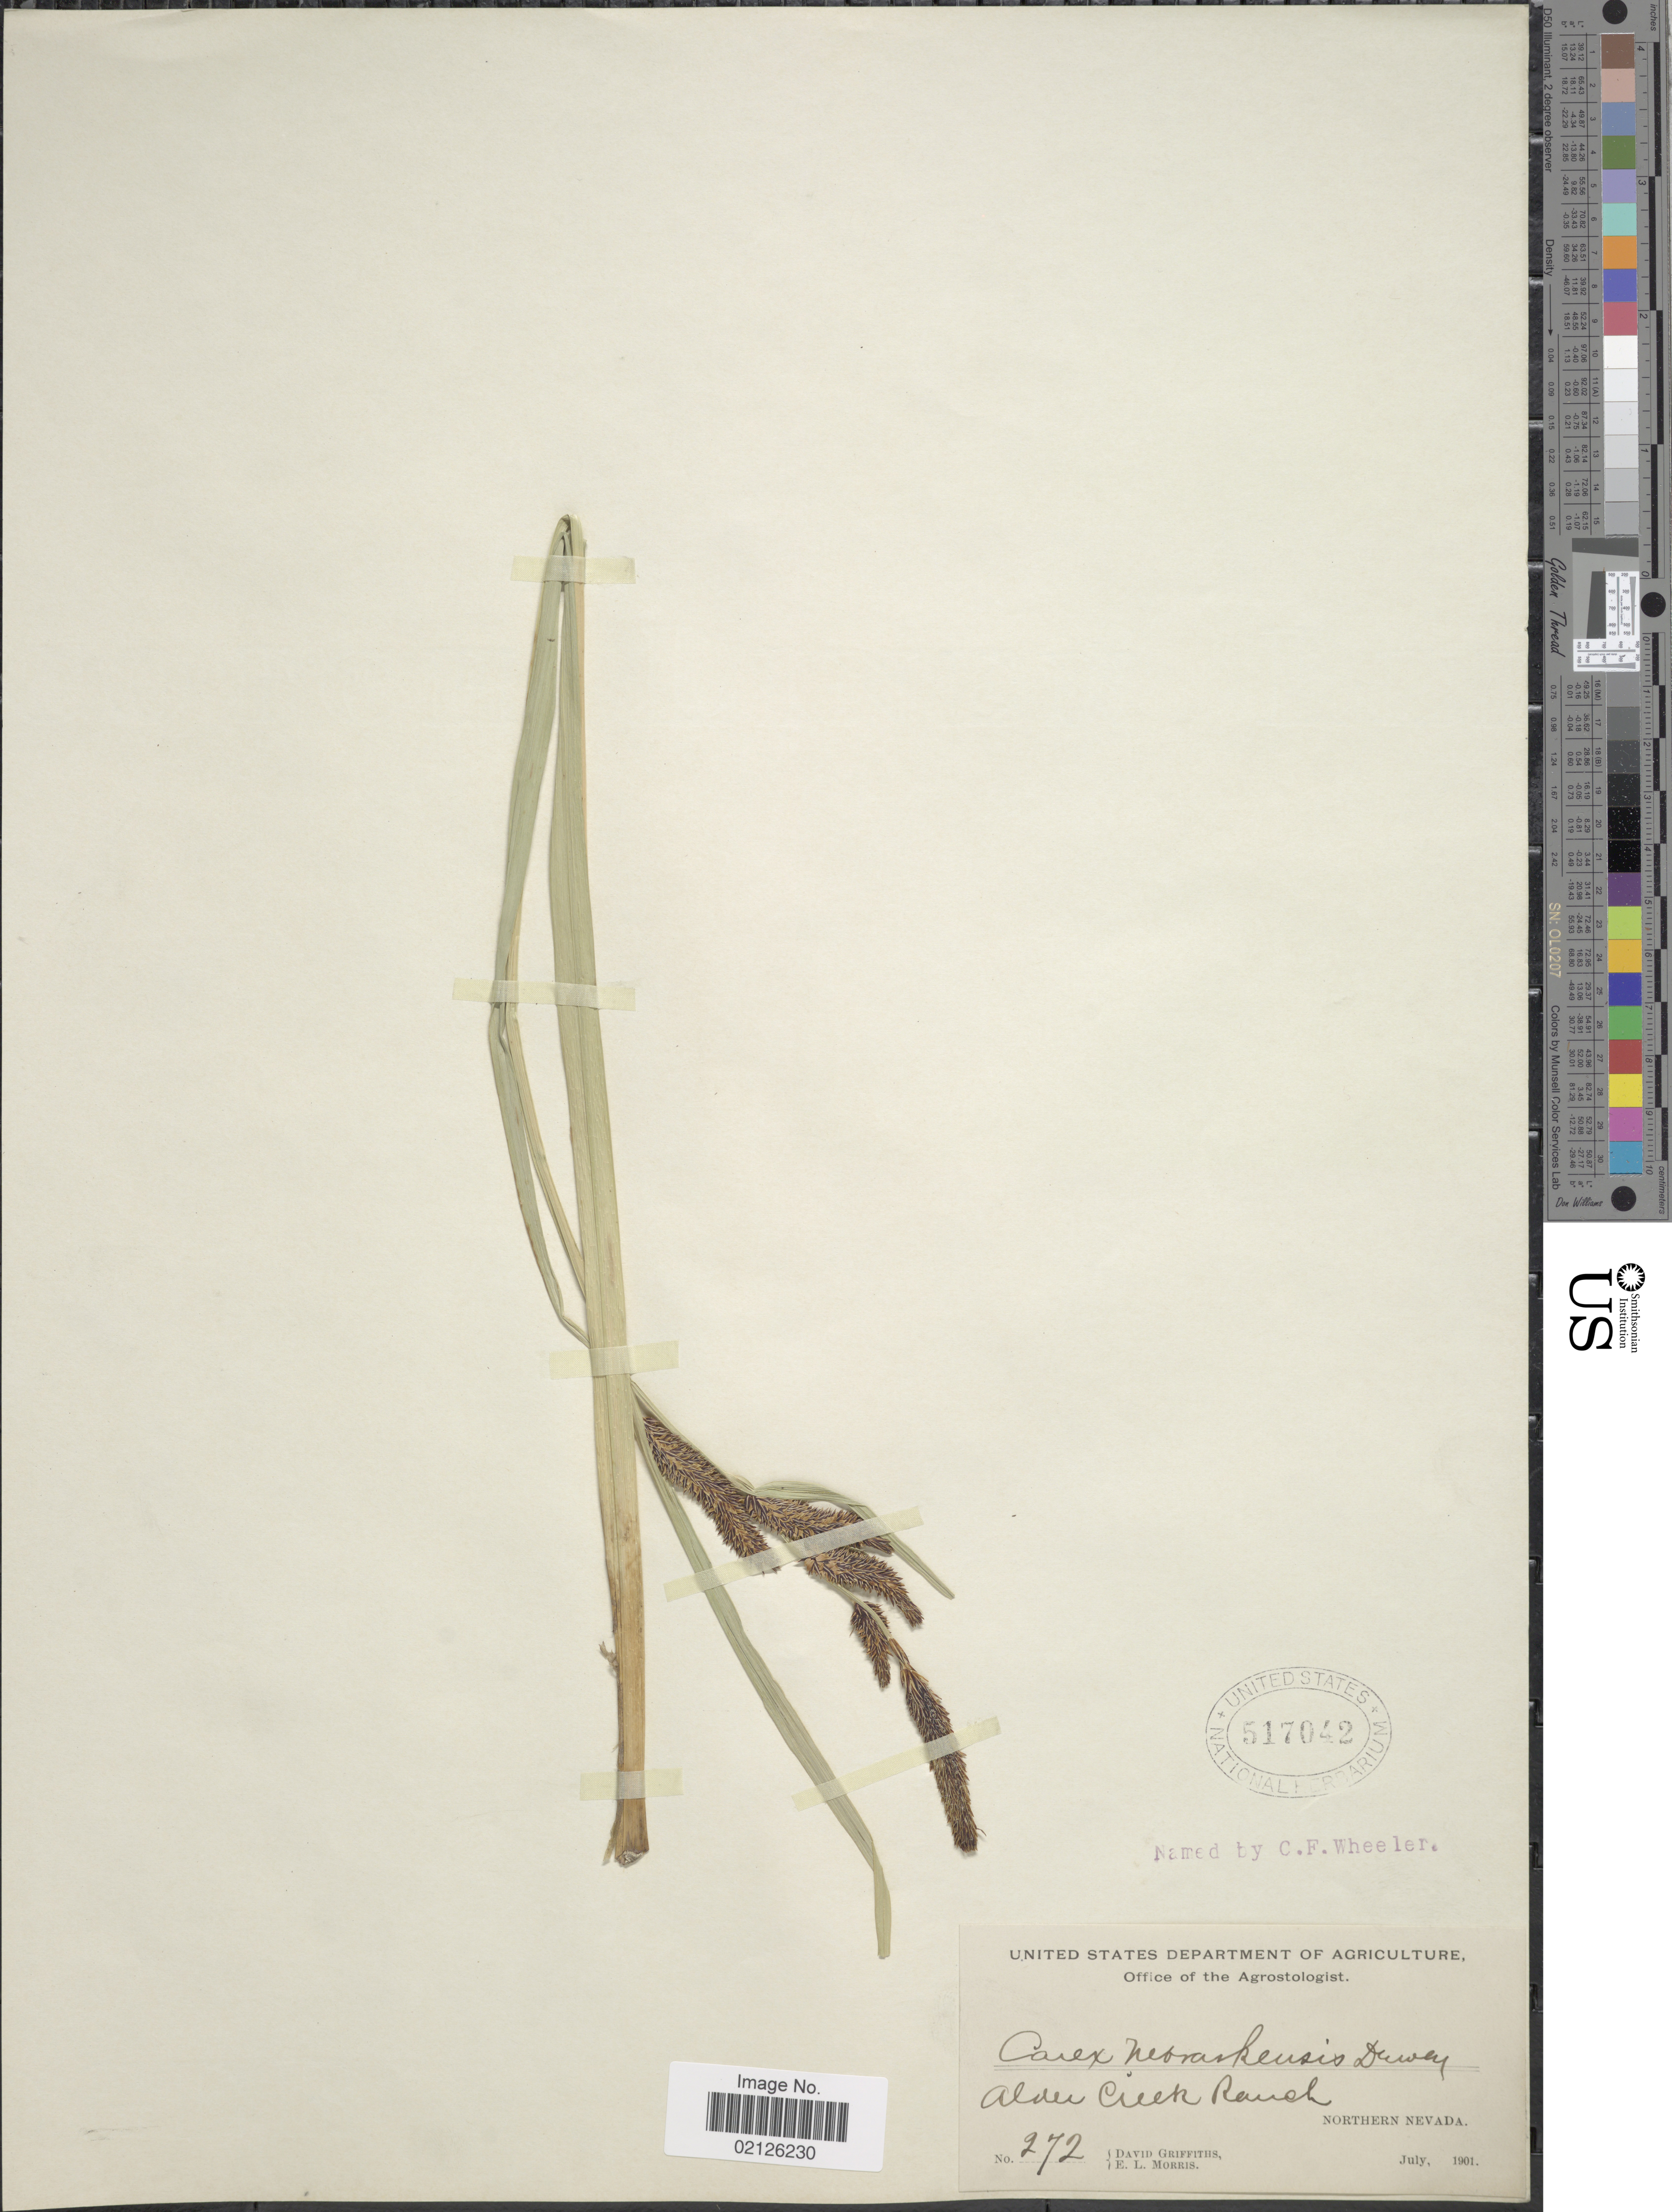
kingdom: Plantae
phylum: Tracheophyta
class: Liliopsida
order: Poales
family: Cyperaceae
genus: Carex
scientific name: Carex nebrascensis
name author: Dewey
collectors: D. Griffiths & E. Morris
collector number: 272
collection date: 1901-07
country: United States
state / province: Nevada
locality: Older Creek Ranch, Northern Nevada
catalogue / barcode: US 517042